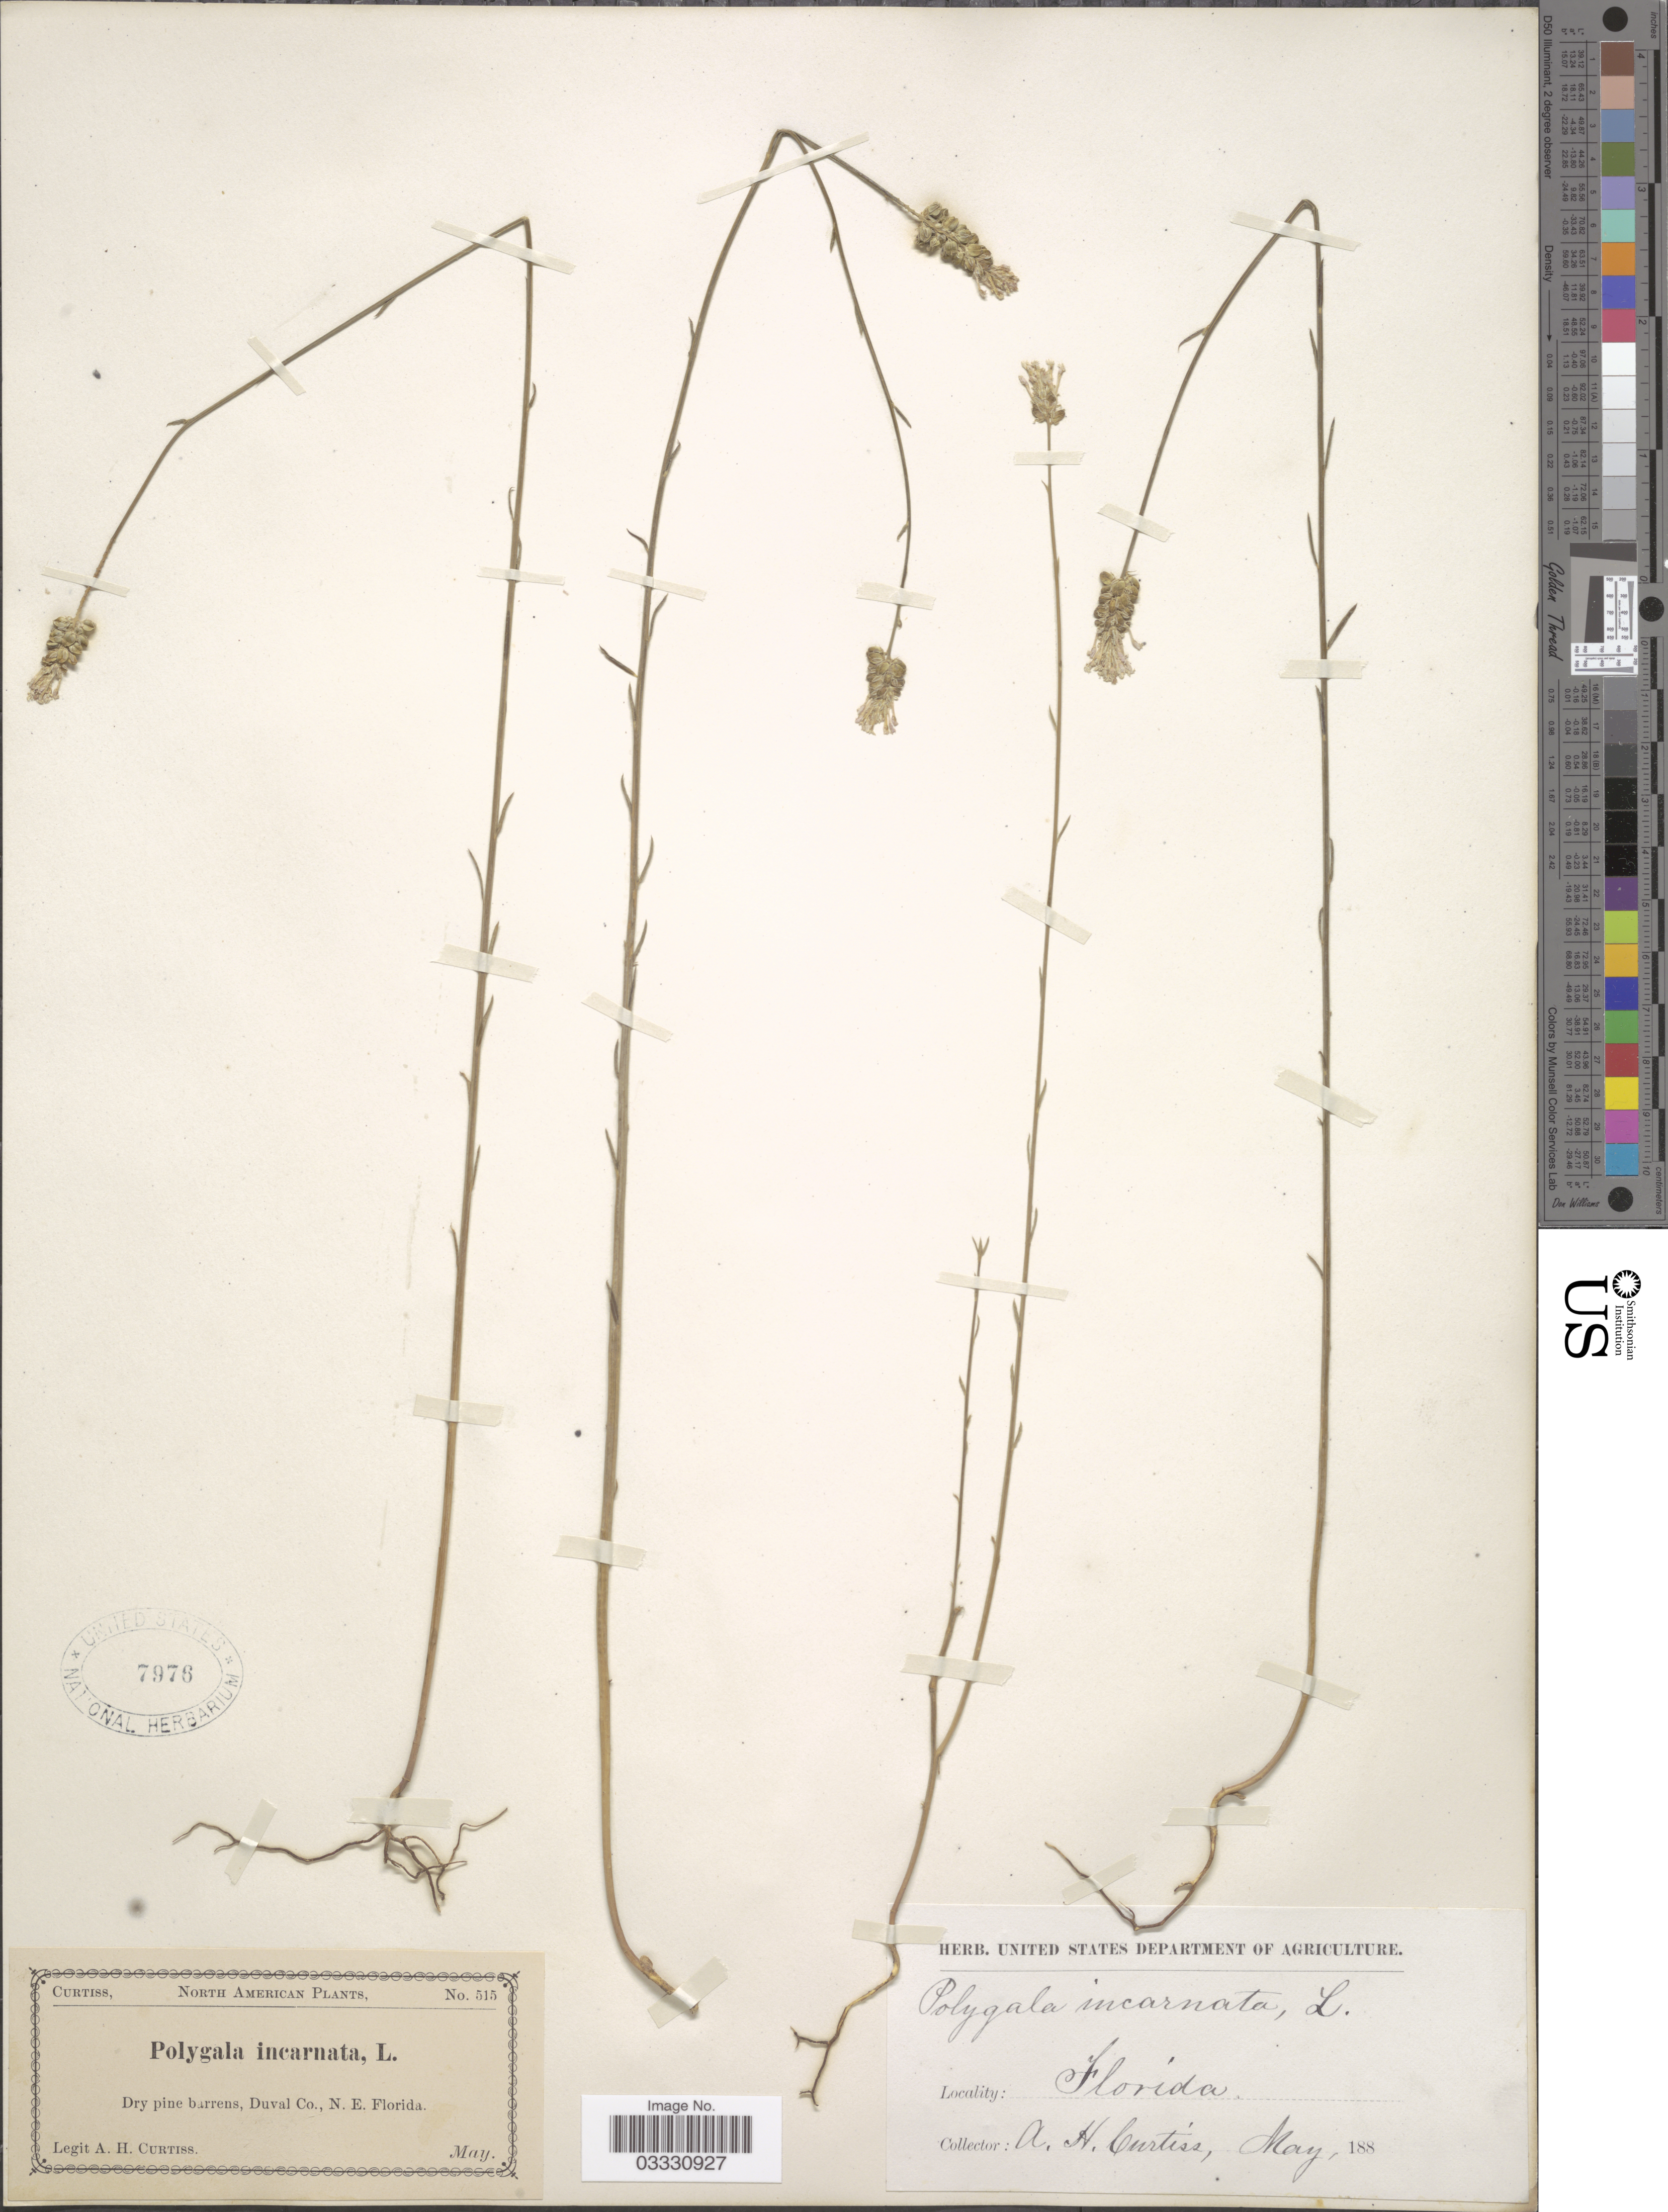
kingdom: Plantae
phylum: Tracheophyta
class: Magnoliopsida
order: Fabales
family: Polygalaceae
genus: Polygala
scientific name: Polygala incarnata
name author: L.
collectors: A. H. Curtiss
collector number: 515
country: United States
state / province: Florida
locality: Dry pine barrens, Duval Co., N.E. Florida.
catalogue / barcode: US 7976